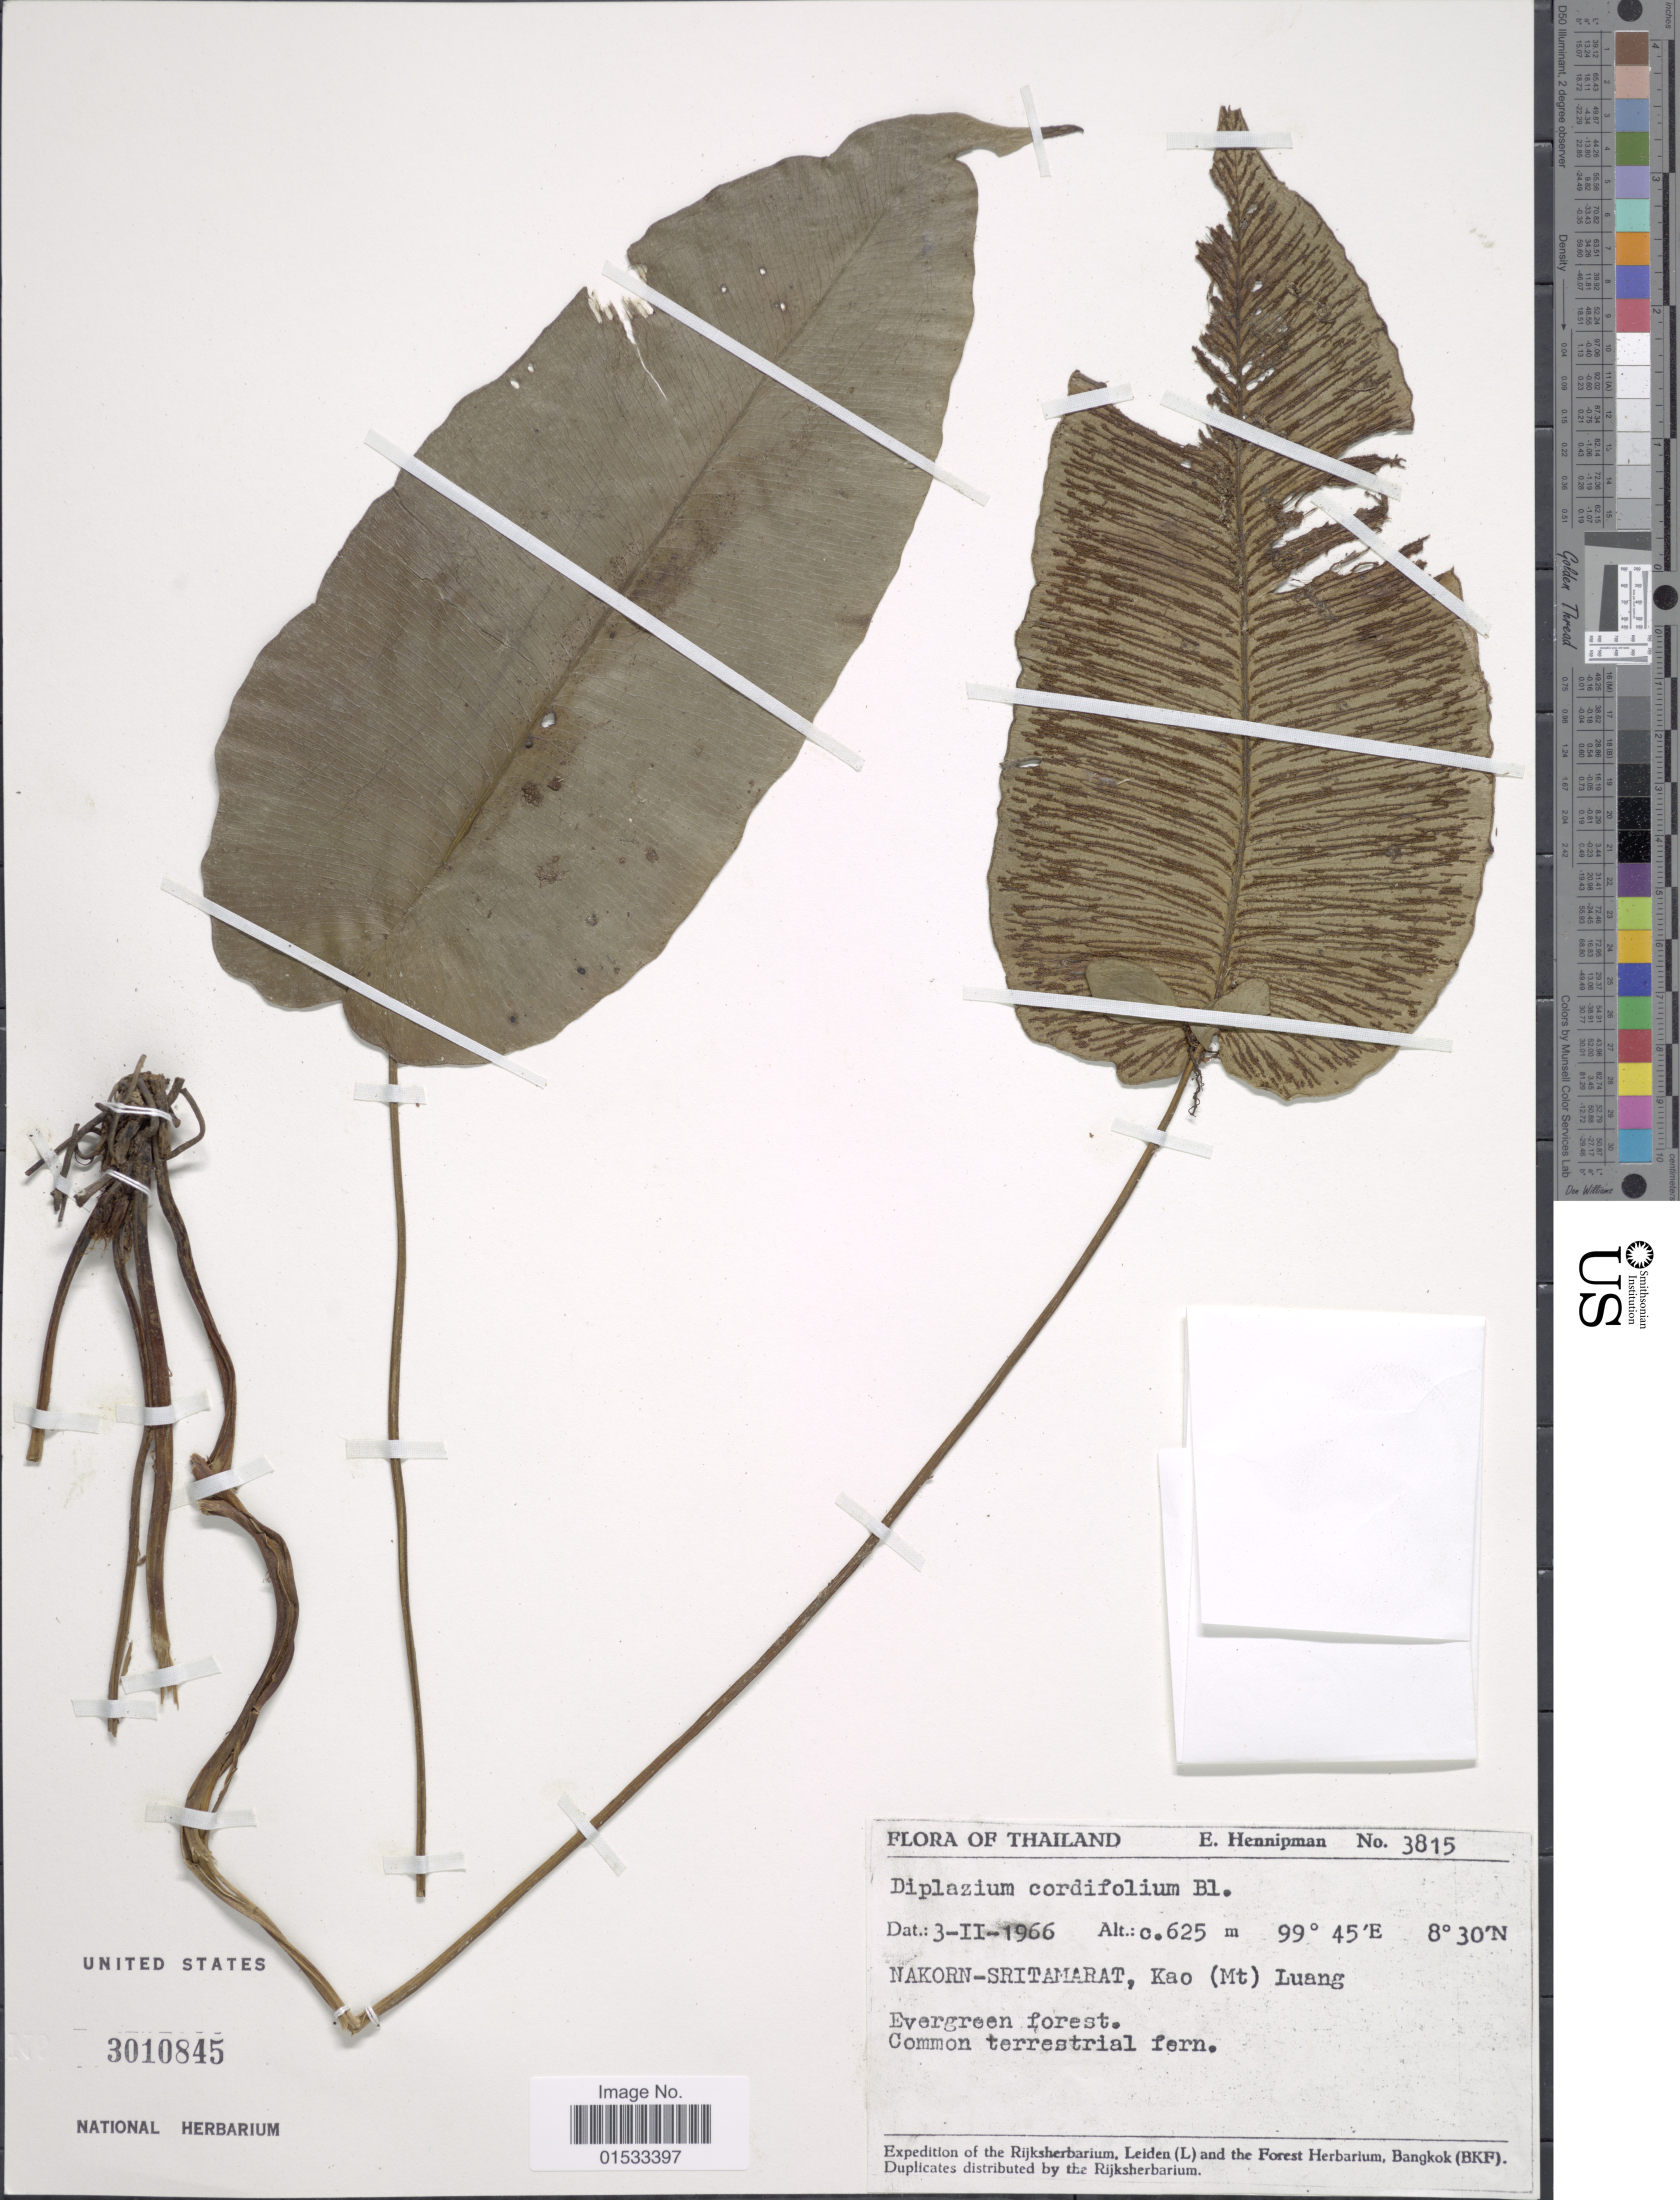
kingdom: Plantae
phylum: Tracheophyta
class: Polypodiopsida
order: Polypodiales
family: Athyriaceae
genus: Diplazium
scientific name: Diplazium cordifolium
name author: Blume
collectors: E. Hennipman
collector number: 3815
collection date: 1966-02-03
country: Thailand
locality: Nakorn- Sritamarat, Kao (Mt) Luang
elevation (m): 625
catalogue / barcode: US 3010845